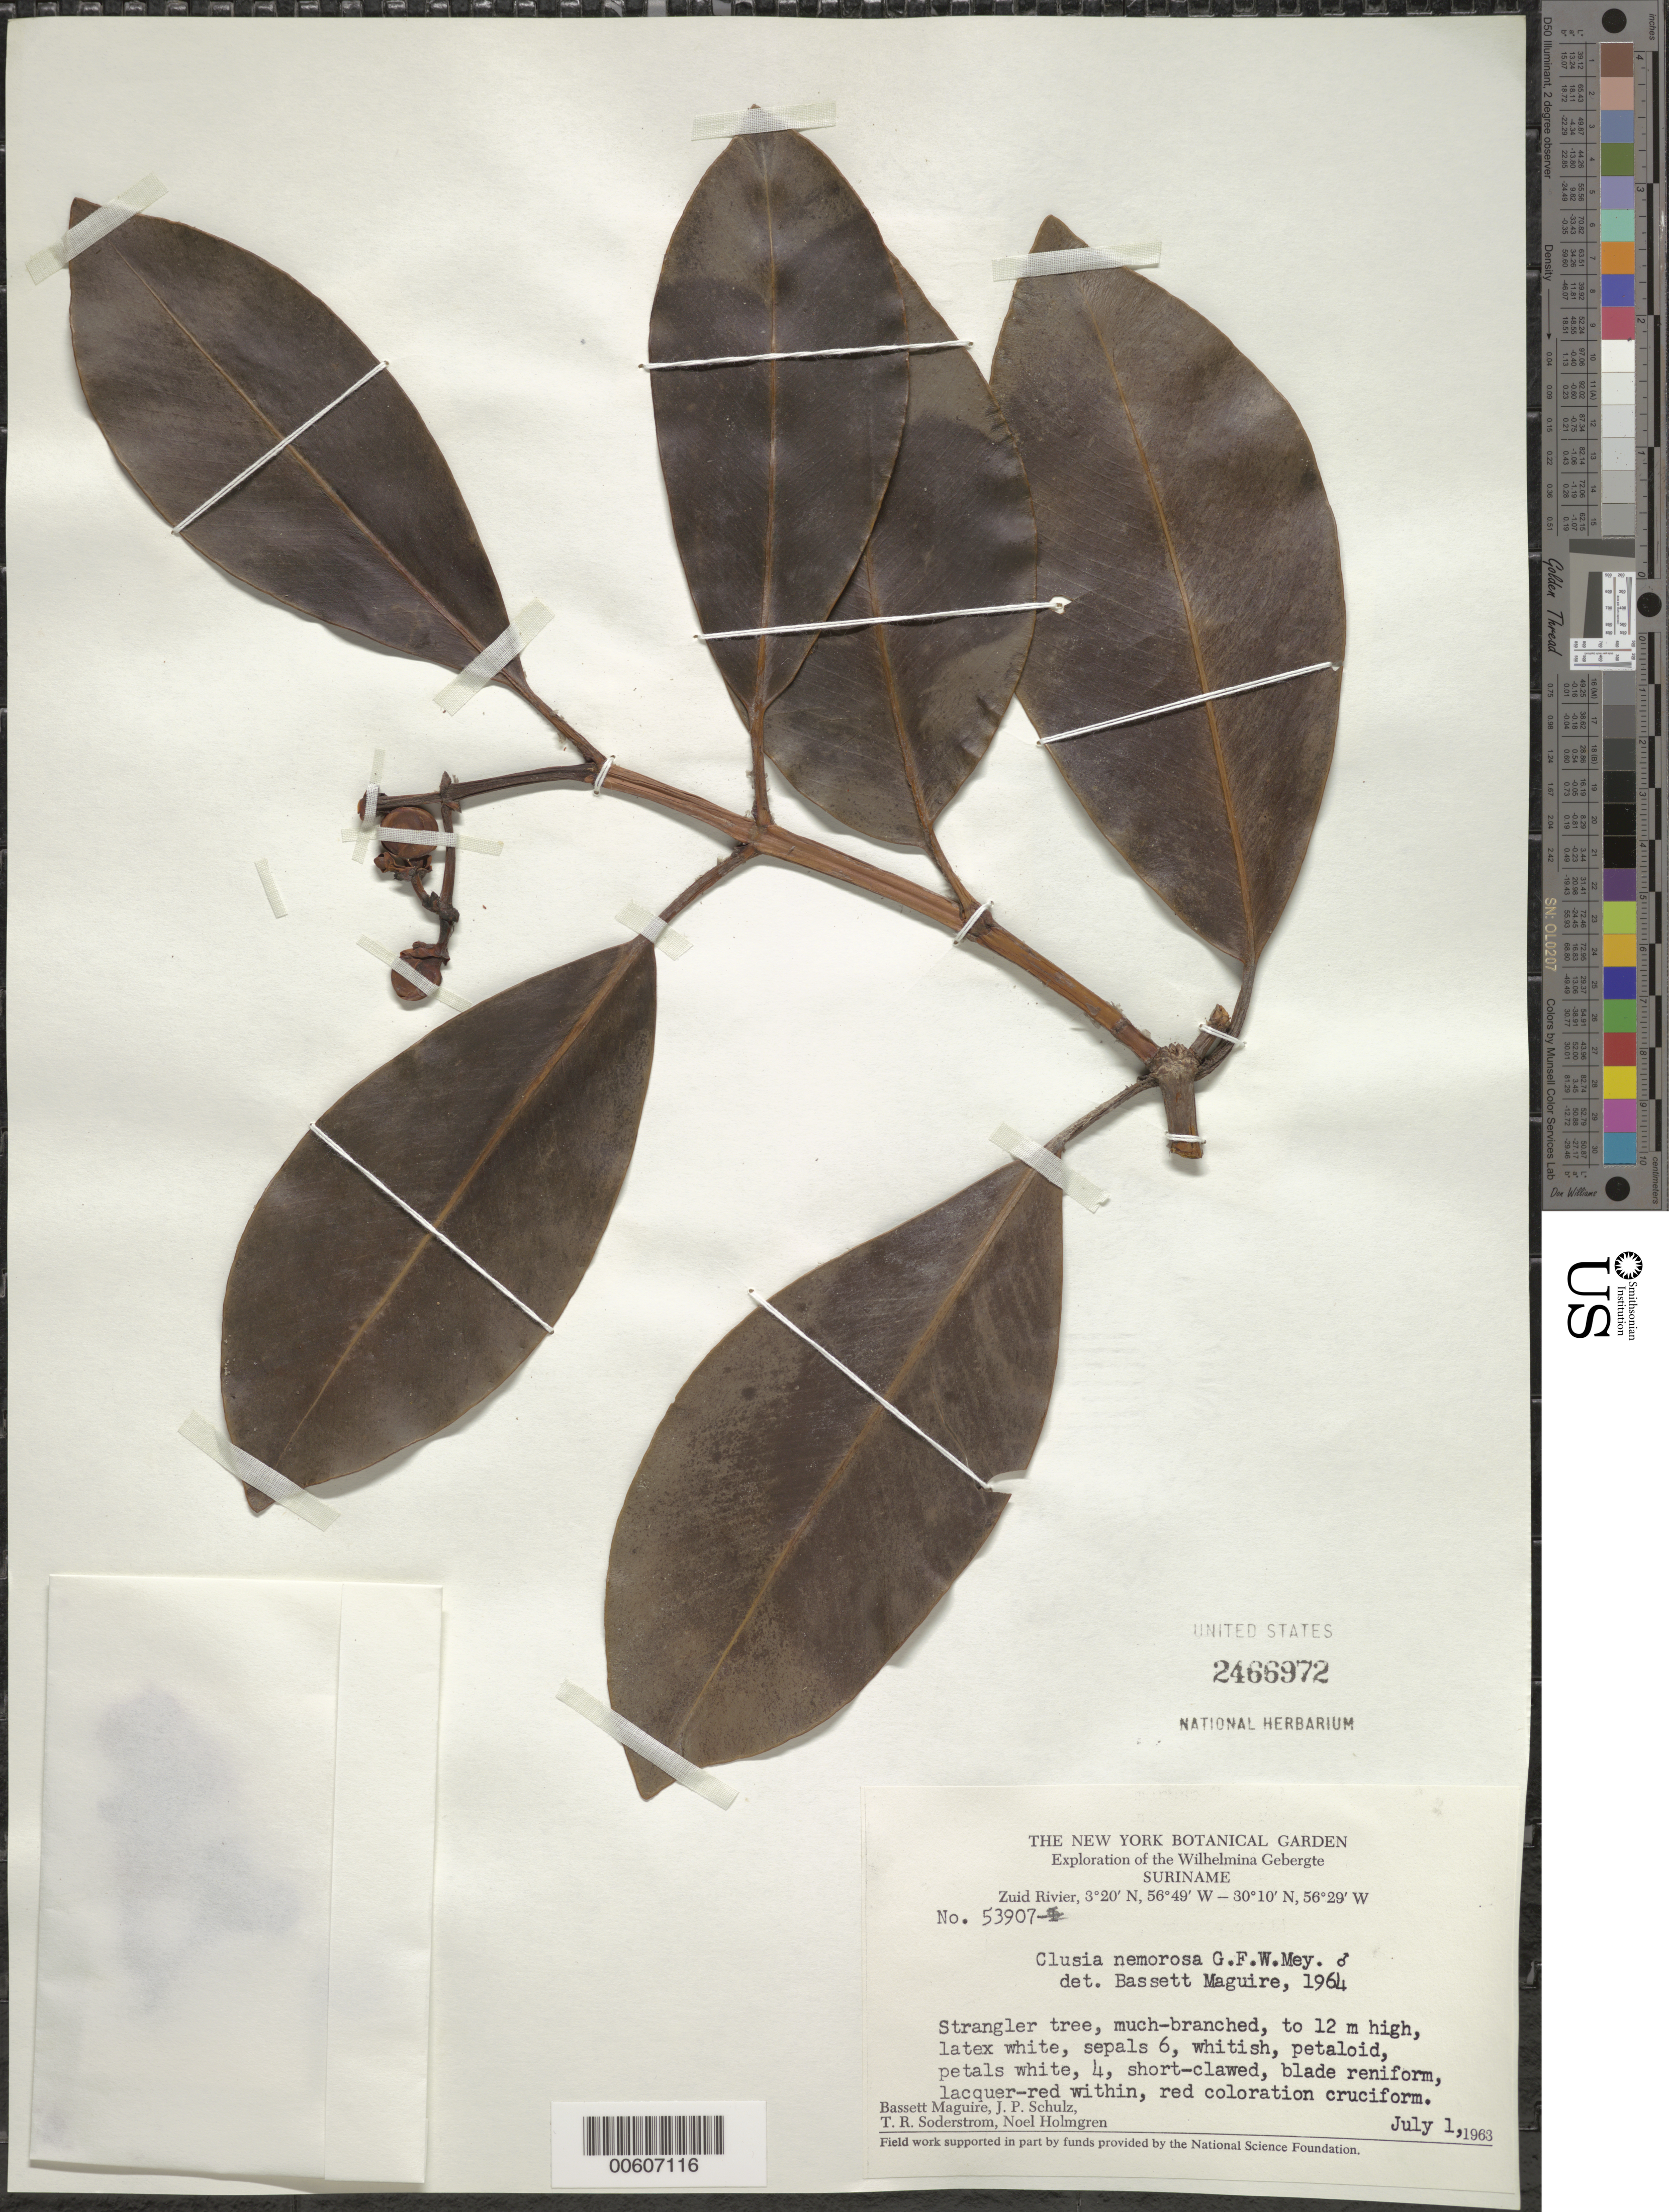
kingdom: Plantae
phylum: Tracheophyta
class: Magnoliopsida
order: Malpighiales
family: Clusiaceae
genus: Clusia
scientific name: Clusia nemorosa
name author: G. Mey.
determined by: Maguire, Bassett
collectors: B. Maguire, J. P. Schulz, T. R. Soderstrom & N. H. Holmgren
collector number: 53907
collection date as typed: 1-Jul-63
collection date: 1963-07-01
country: Suriname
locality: Zuid River, 2 km above confl. with Lucie River, vic. Falls Camp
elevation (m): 220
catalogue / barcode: US 2466972